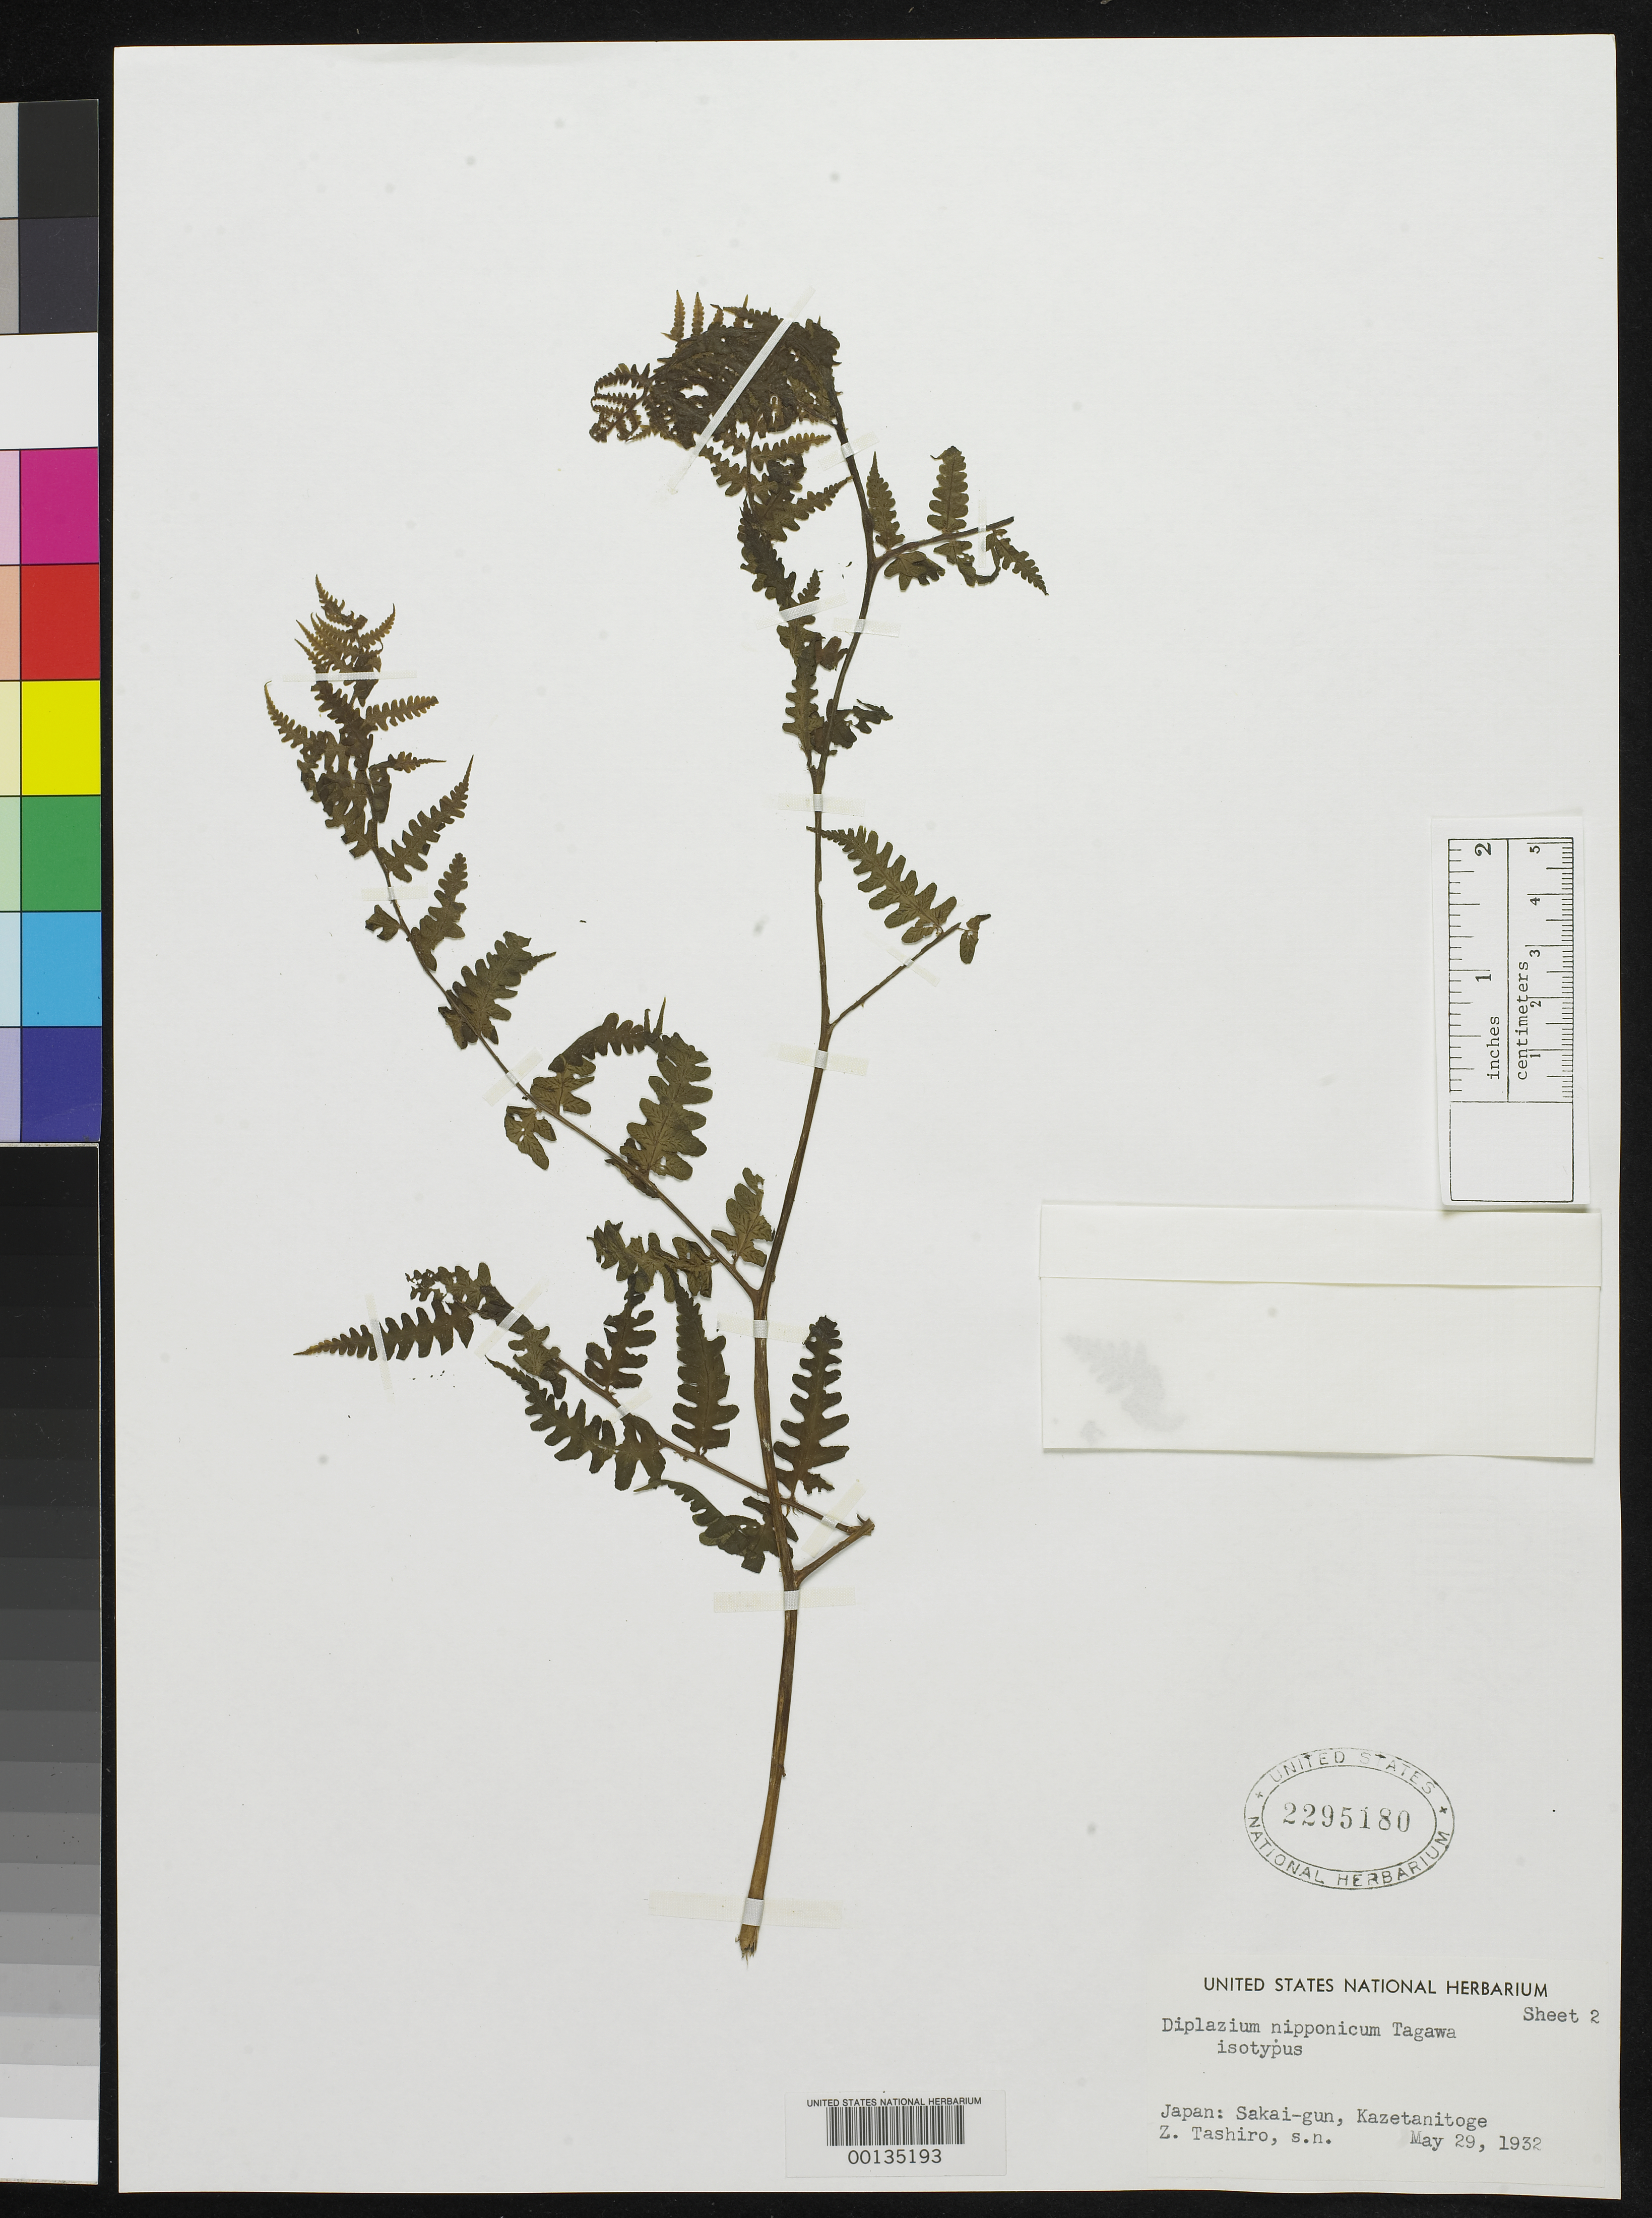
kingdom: Plantae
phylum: Tracheophyta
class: Polypodiopsida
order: Polypodiales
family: Athyriaceae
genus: Diplazium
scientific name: Diplazium nipponicum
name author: Tagawa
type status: Isotype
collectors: -. Tashiro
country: Japan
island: Honshu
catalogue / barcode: US 2295180